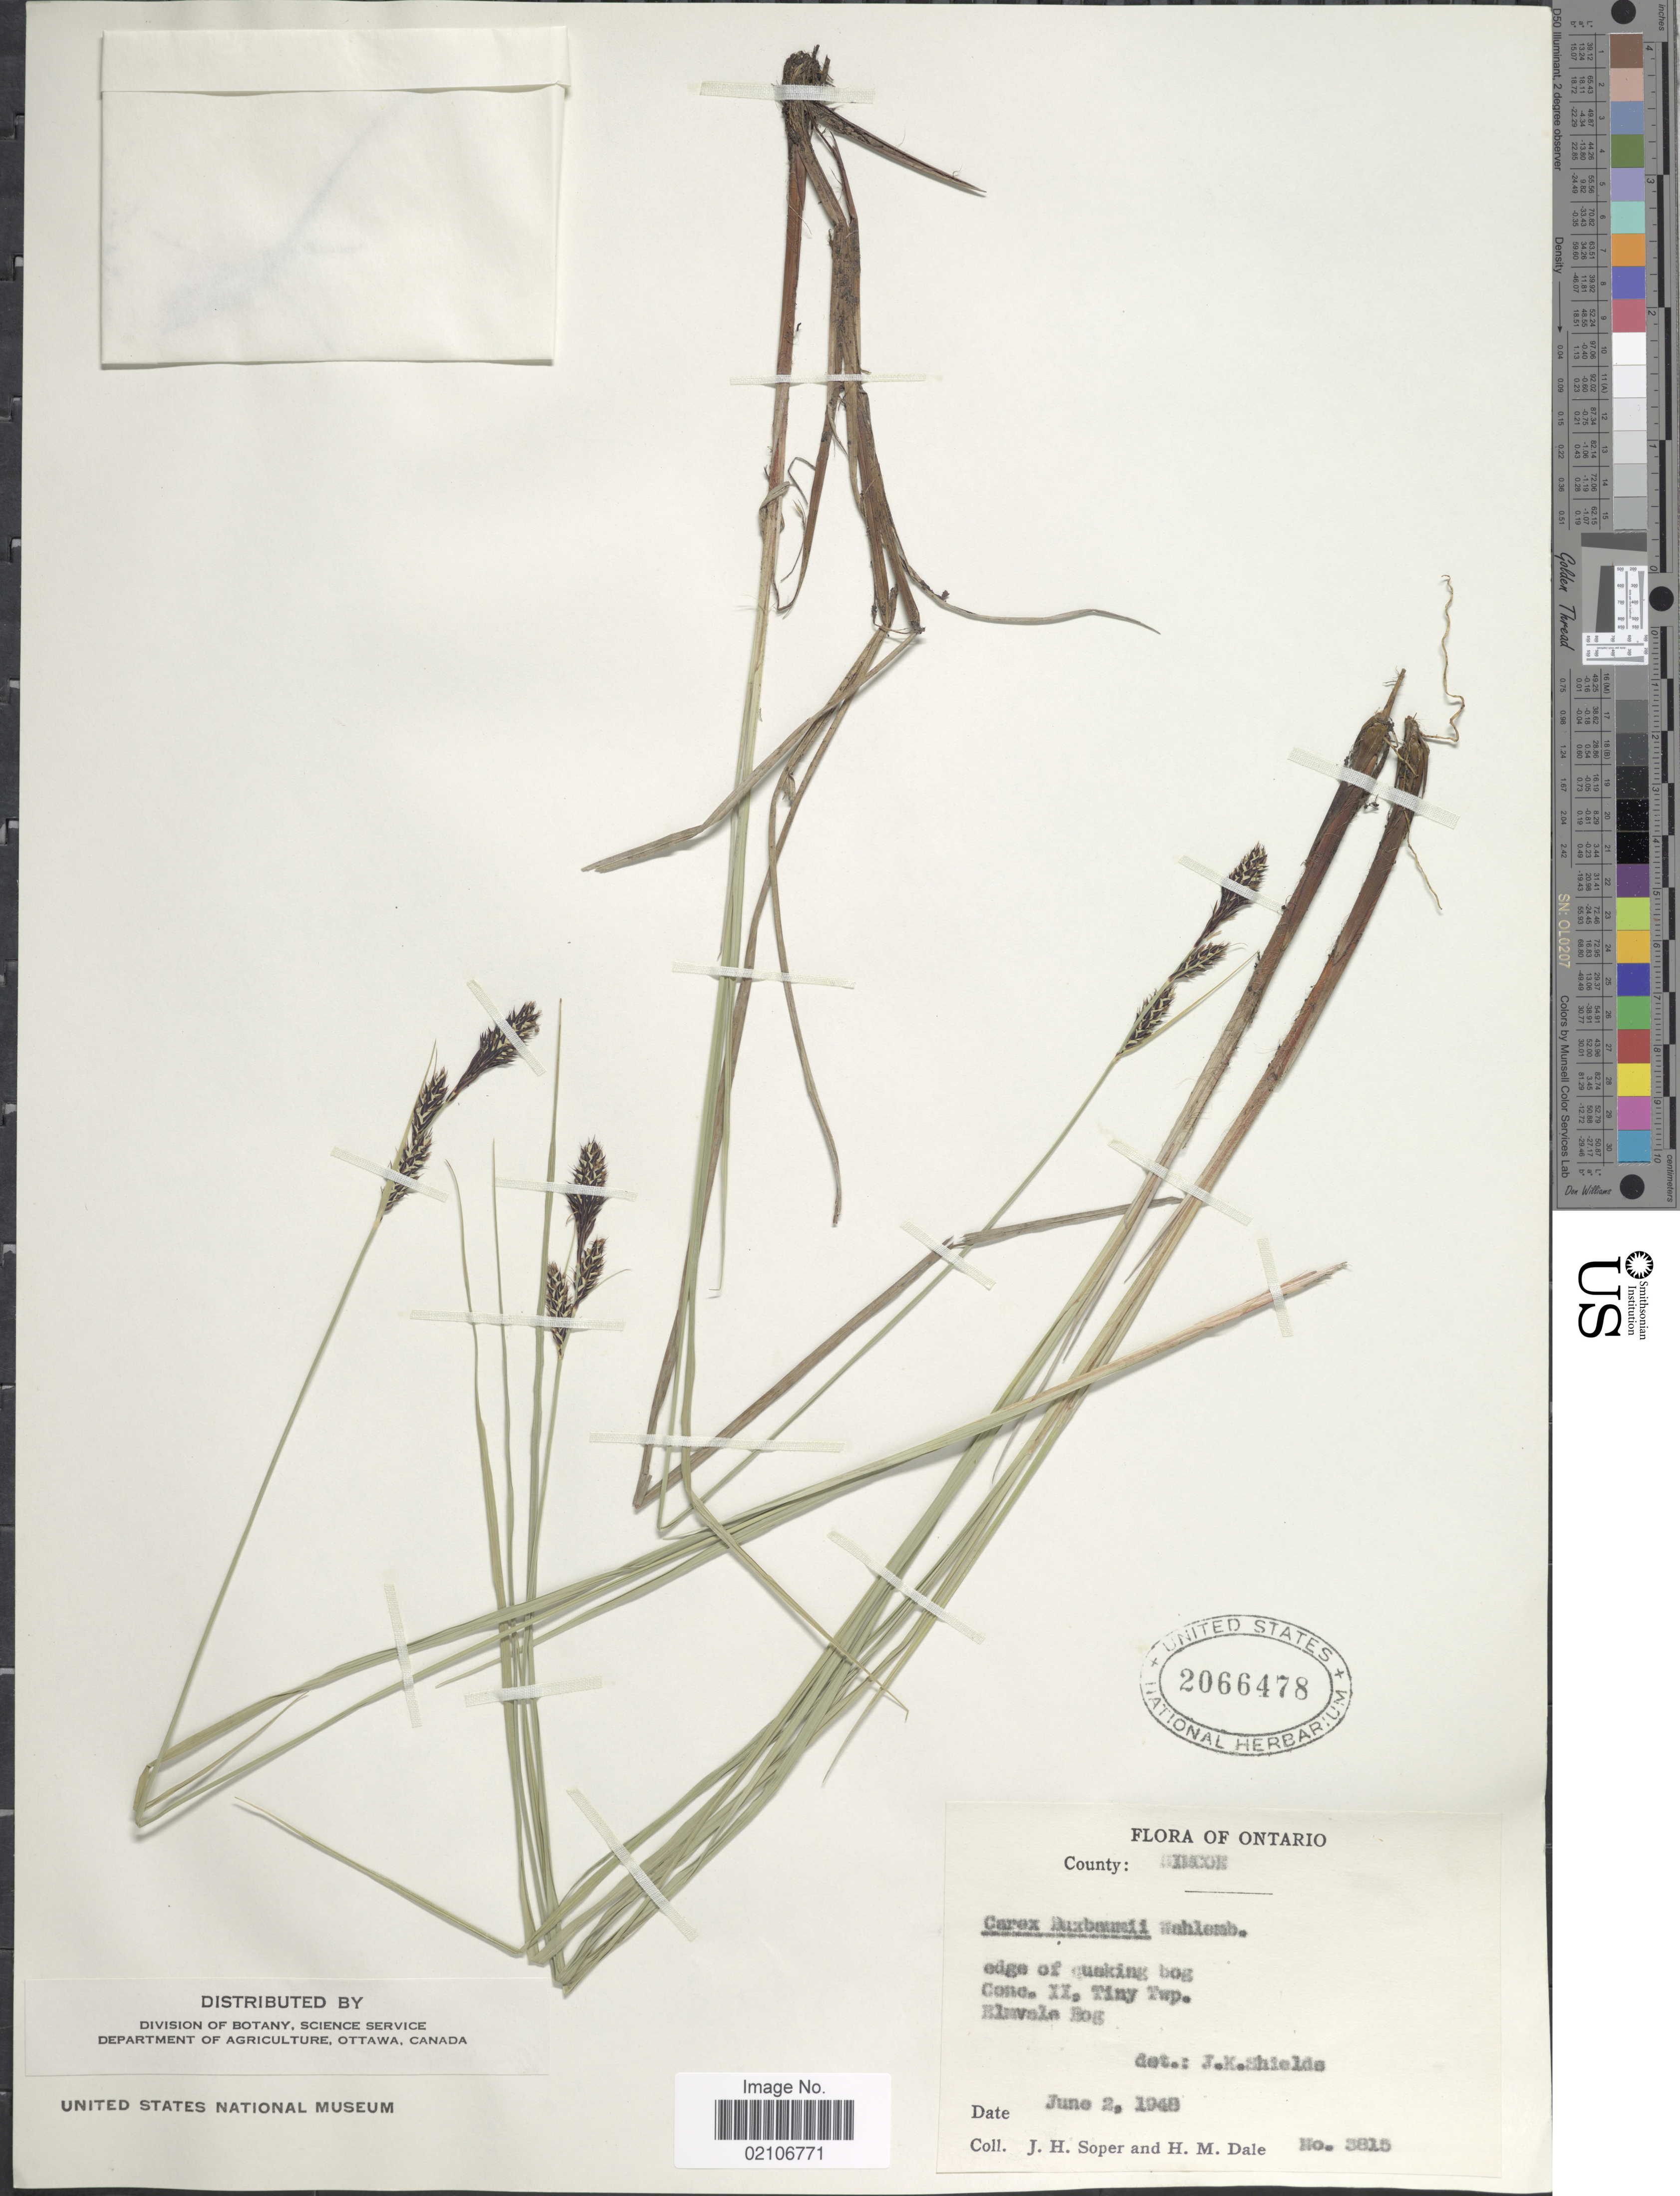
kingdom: Plantae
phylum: Tracheophyta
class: Liliopsida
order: Poales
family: Cyperaceae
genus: Carex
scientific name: Carex buxbaumii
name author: Wahlenb.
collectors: J. H. Soper & H. M. Dale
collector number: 3815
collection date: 1948-06-02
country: Canada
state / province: Ontario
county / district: Simcoe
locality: Ontario, edge of quaking bog, Conc. II, Tiny Twp. Rimvale Bog.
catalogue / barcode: US 2066478